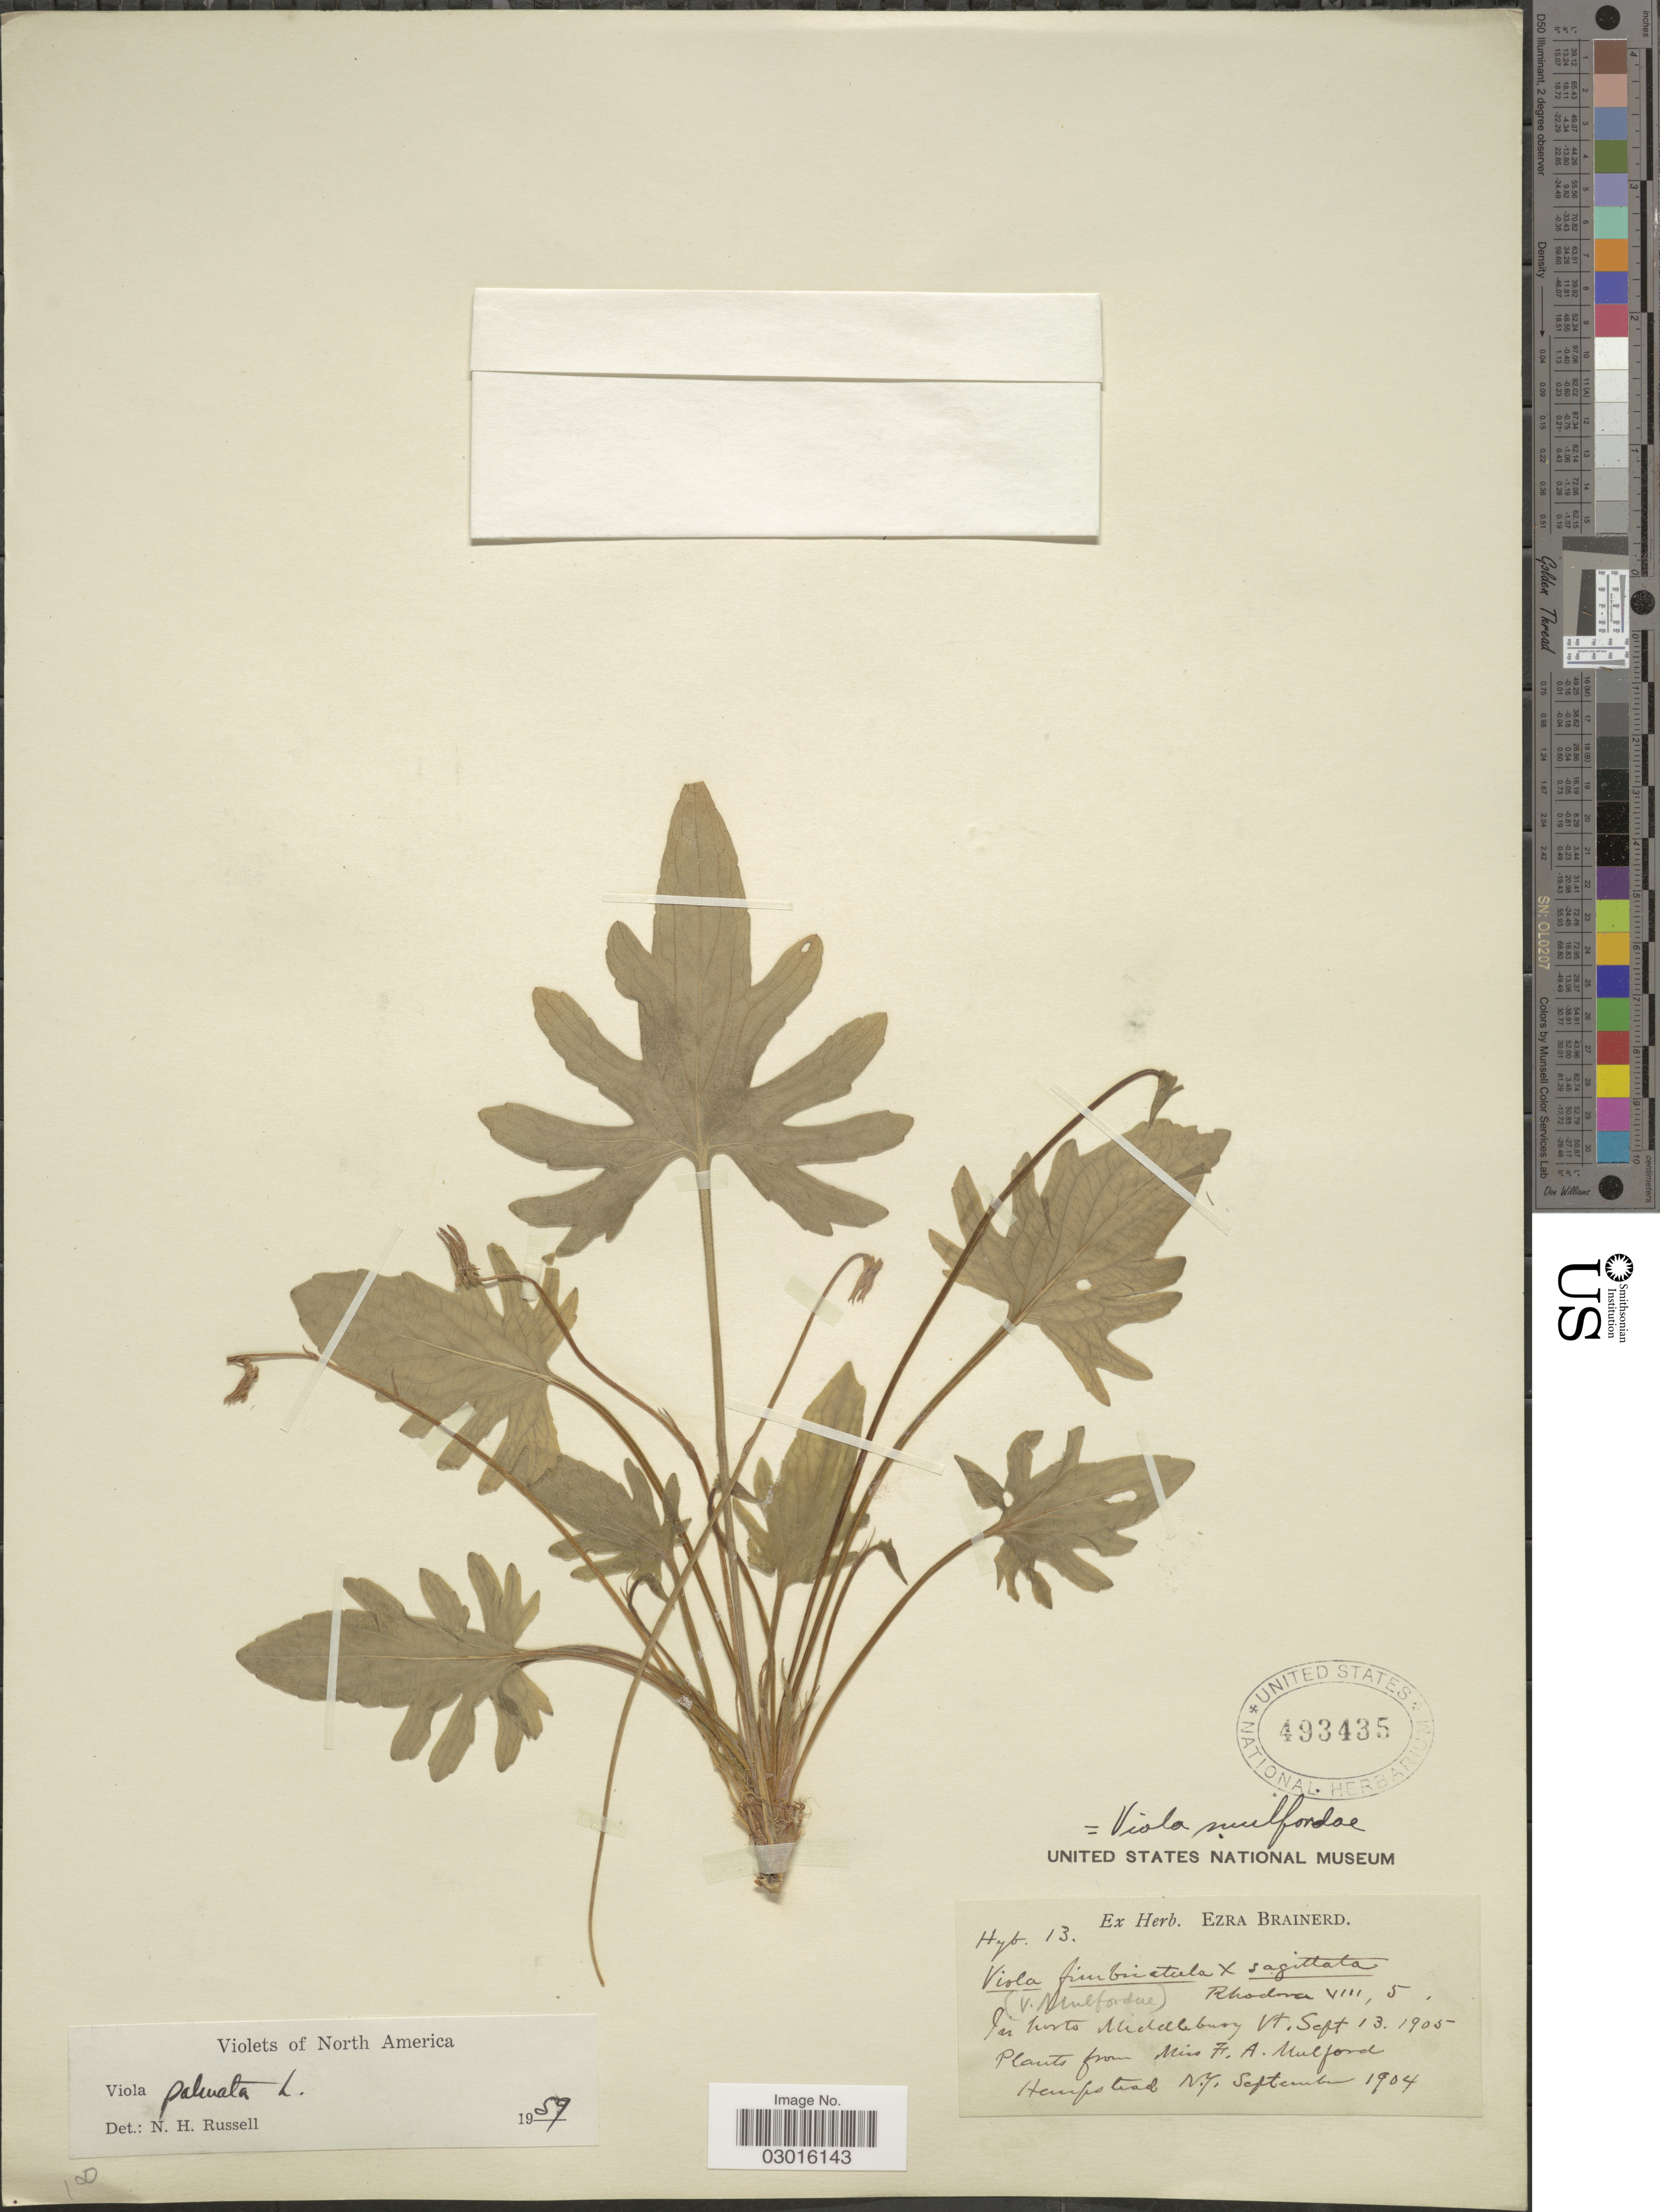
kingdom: Plantae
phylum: Tracheophyta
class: Magnoliopsida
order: Malpighiales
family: Violaceae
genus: Viola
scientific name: Viola x mulfordiae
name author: Pollard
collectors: ex herb. Ezra Brainerd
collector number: Hyb13 ?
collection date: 1904-09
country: United States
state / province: New York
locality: Hempstead.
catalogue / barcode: US 493435